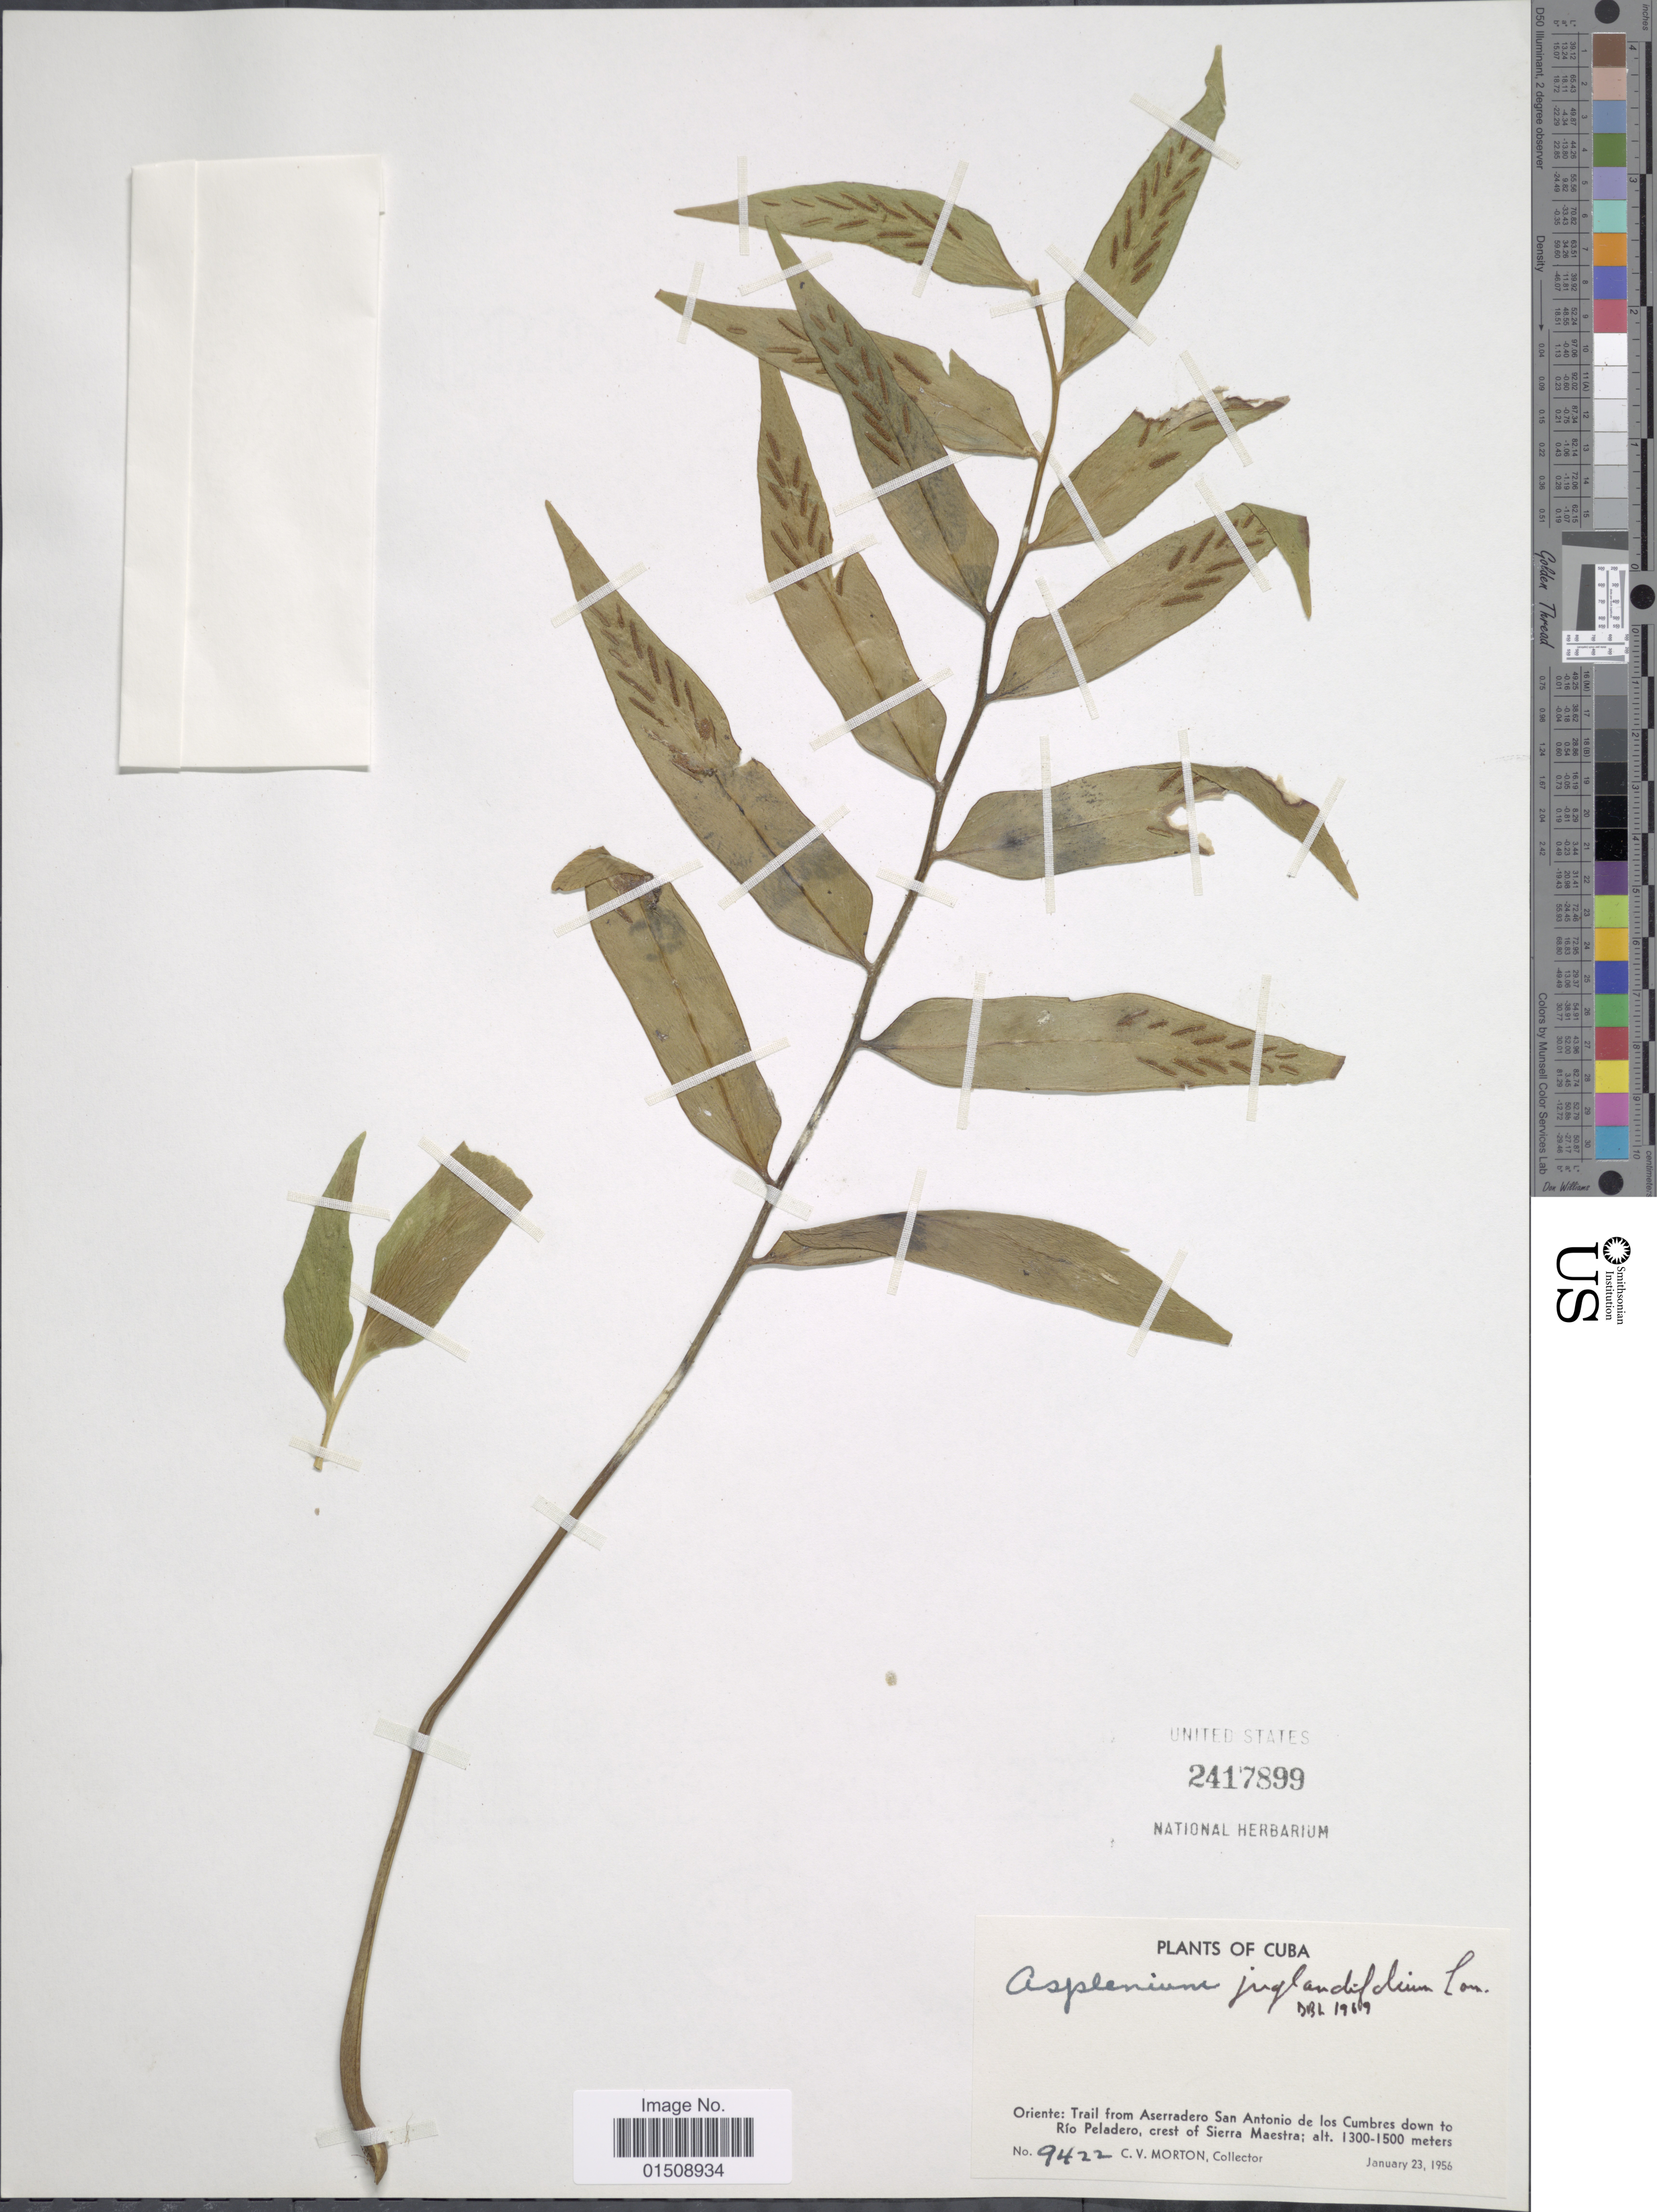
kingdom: Plantae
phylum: Tracheophyta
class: Polypodiopsida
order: Polypodiales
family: Aspleniaceae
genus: Asplenium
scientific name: Asplenium juglandifolium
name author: Lam.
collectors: C. V. Morton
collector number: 9422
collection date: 1956-01-23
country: Cuba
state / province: Oriente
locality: Trail from Aseradero San Antonio de los Cumbres down to Río Peladero, crest of Sierra Maestra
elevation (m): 1300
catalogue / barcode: US 2417899